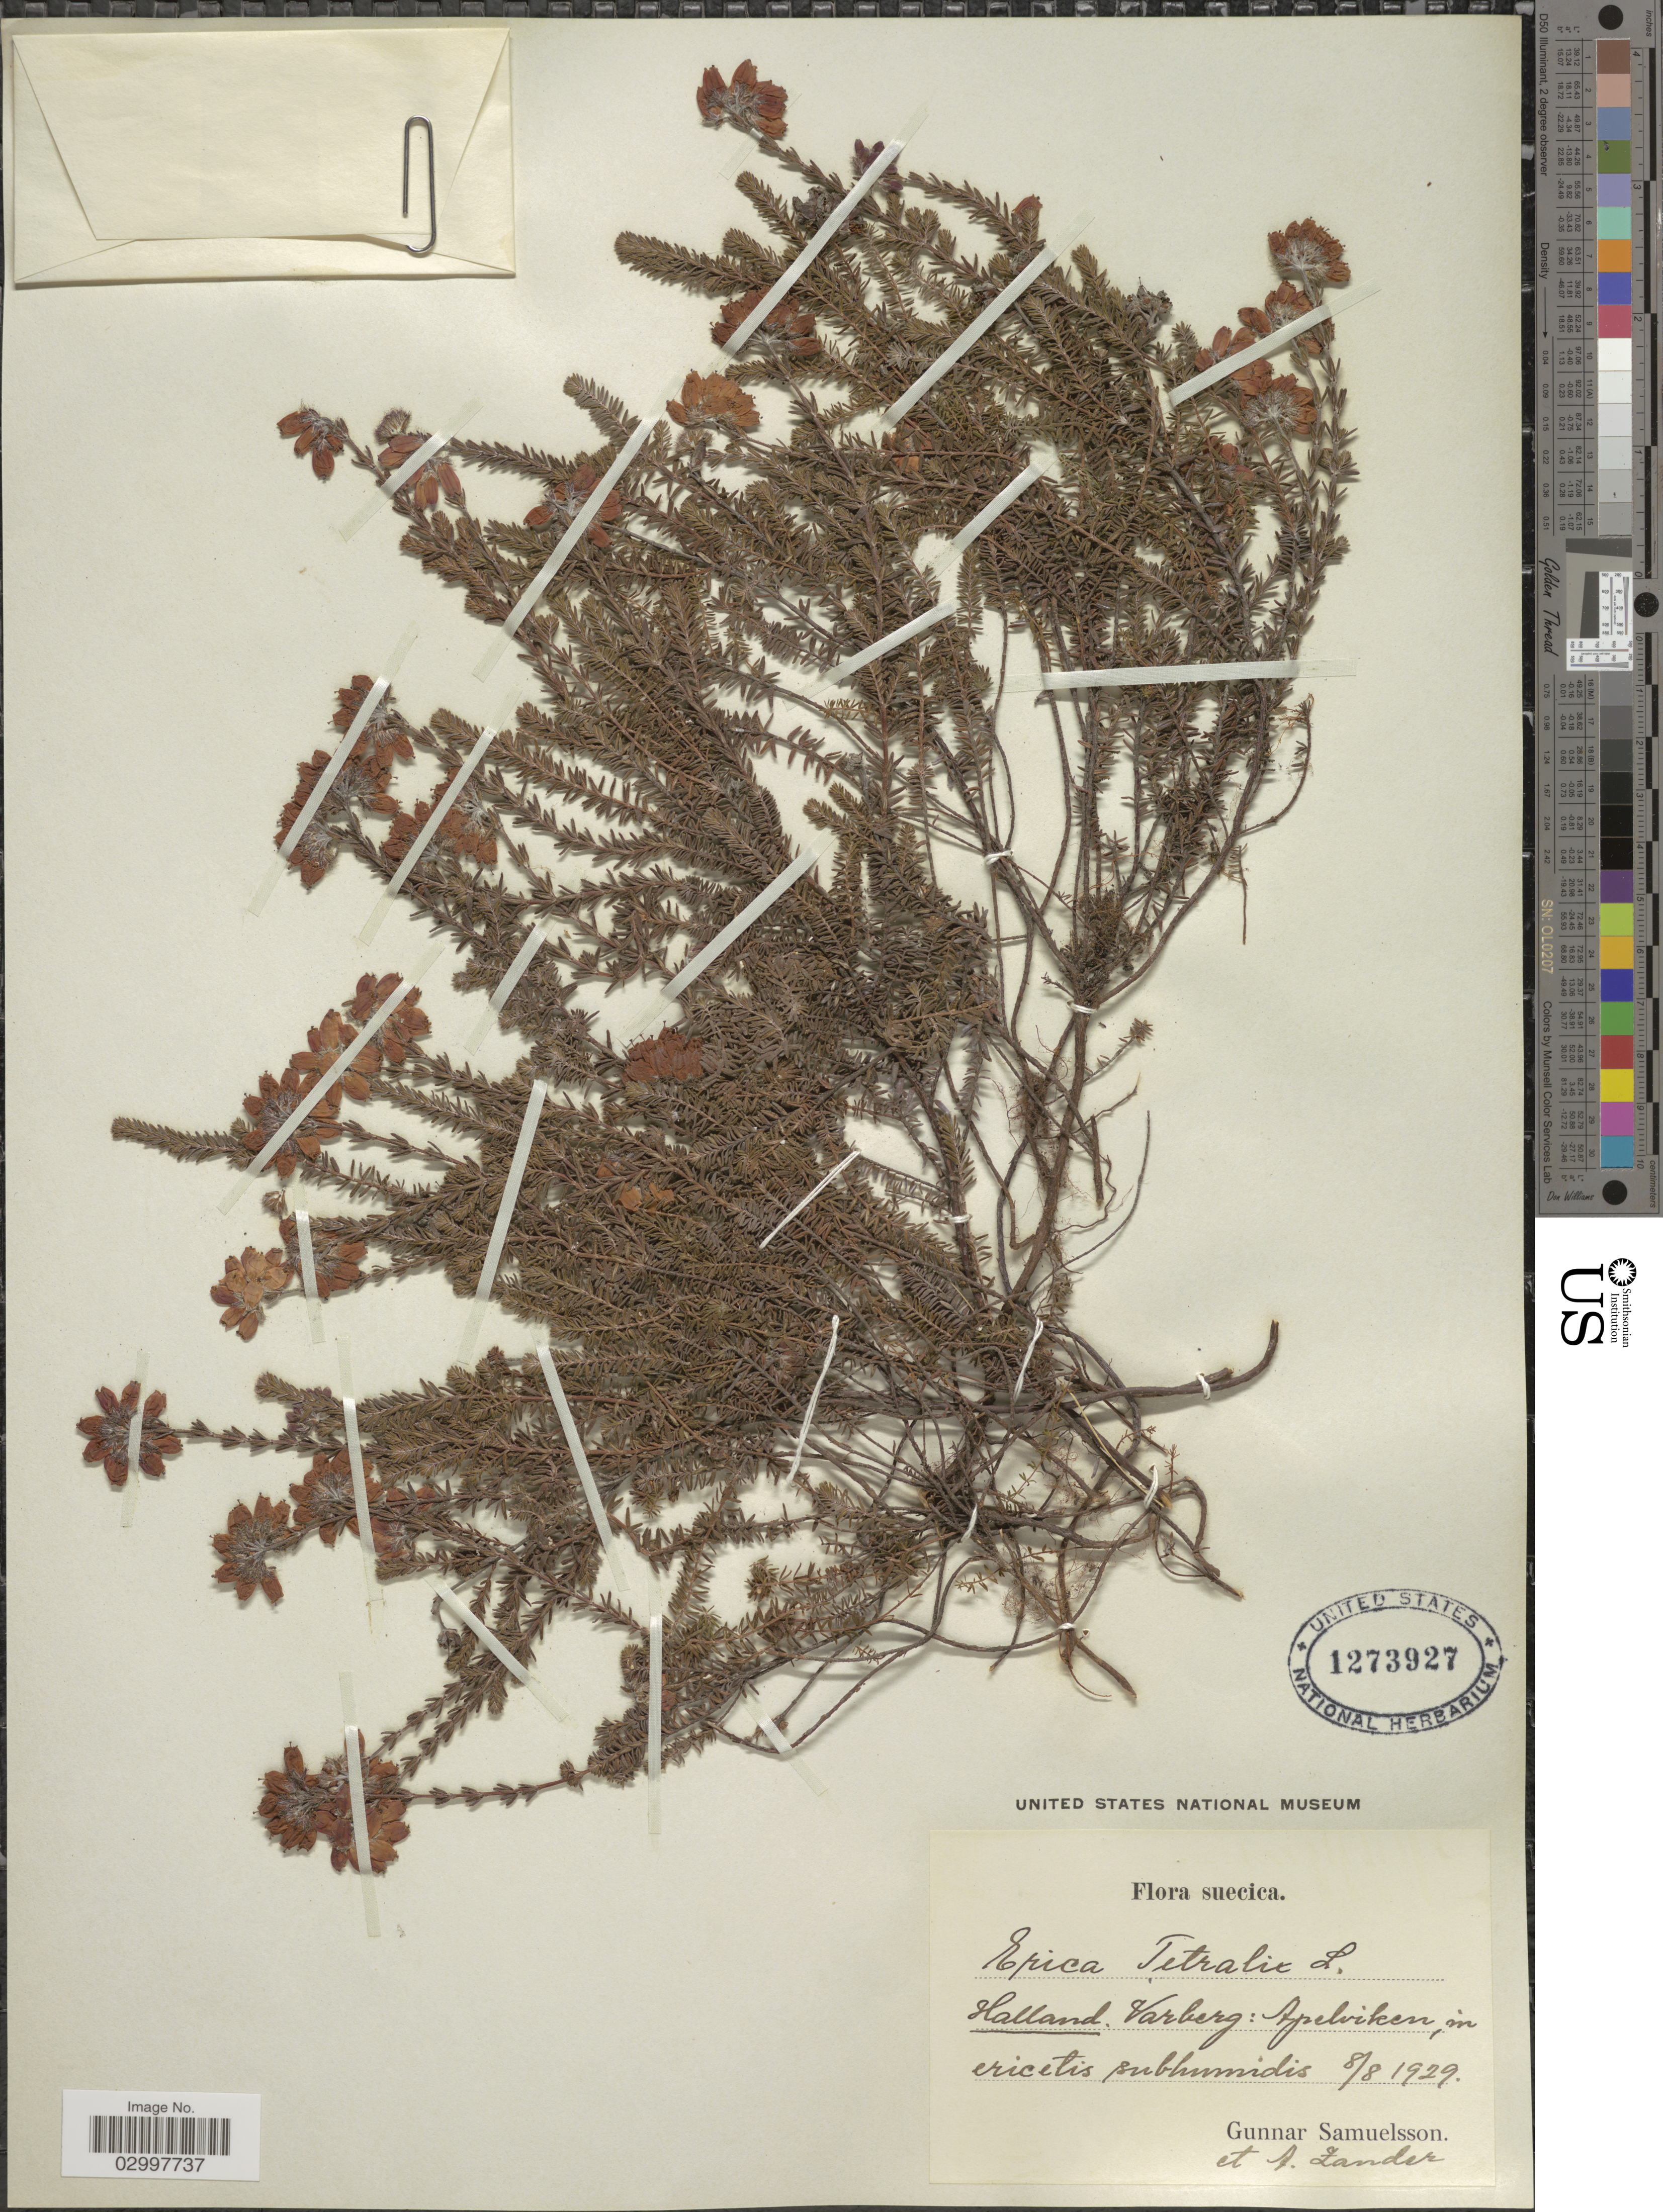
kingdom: Plantae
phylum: Tracheophyta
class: Magnoliopsida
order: Ericales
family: Ericaceae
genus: Erica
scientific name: Erica tetralix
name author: L.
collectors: G. Samuelsson & A. Zander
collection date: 1929-08-08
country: Sweden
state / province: Halland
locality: Suecica. Varberg: Apelviken.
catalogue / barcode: US 1273927